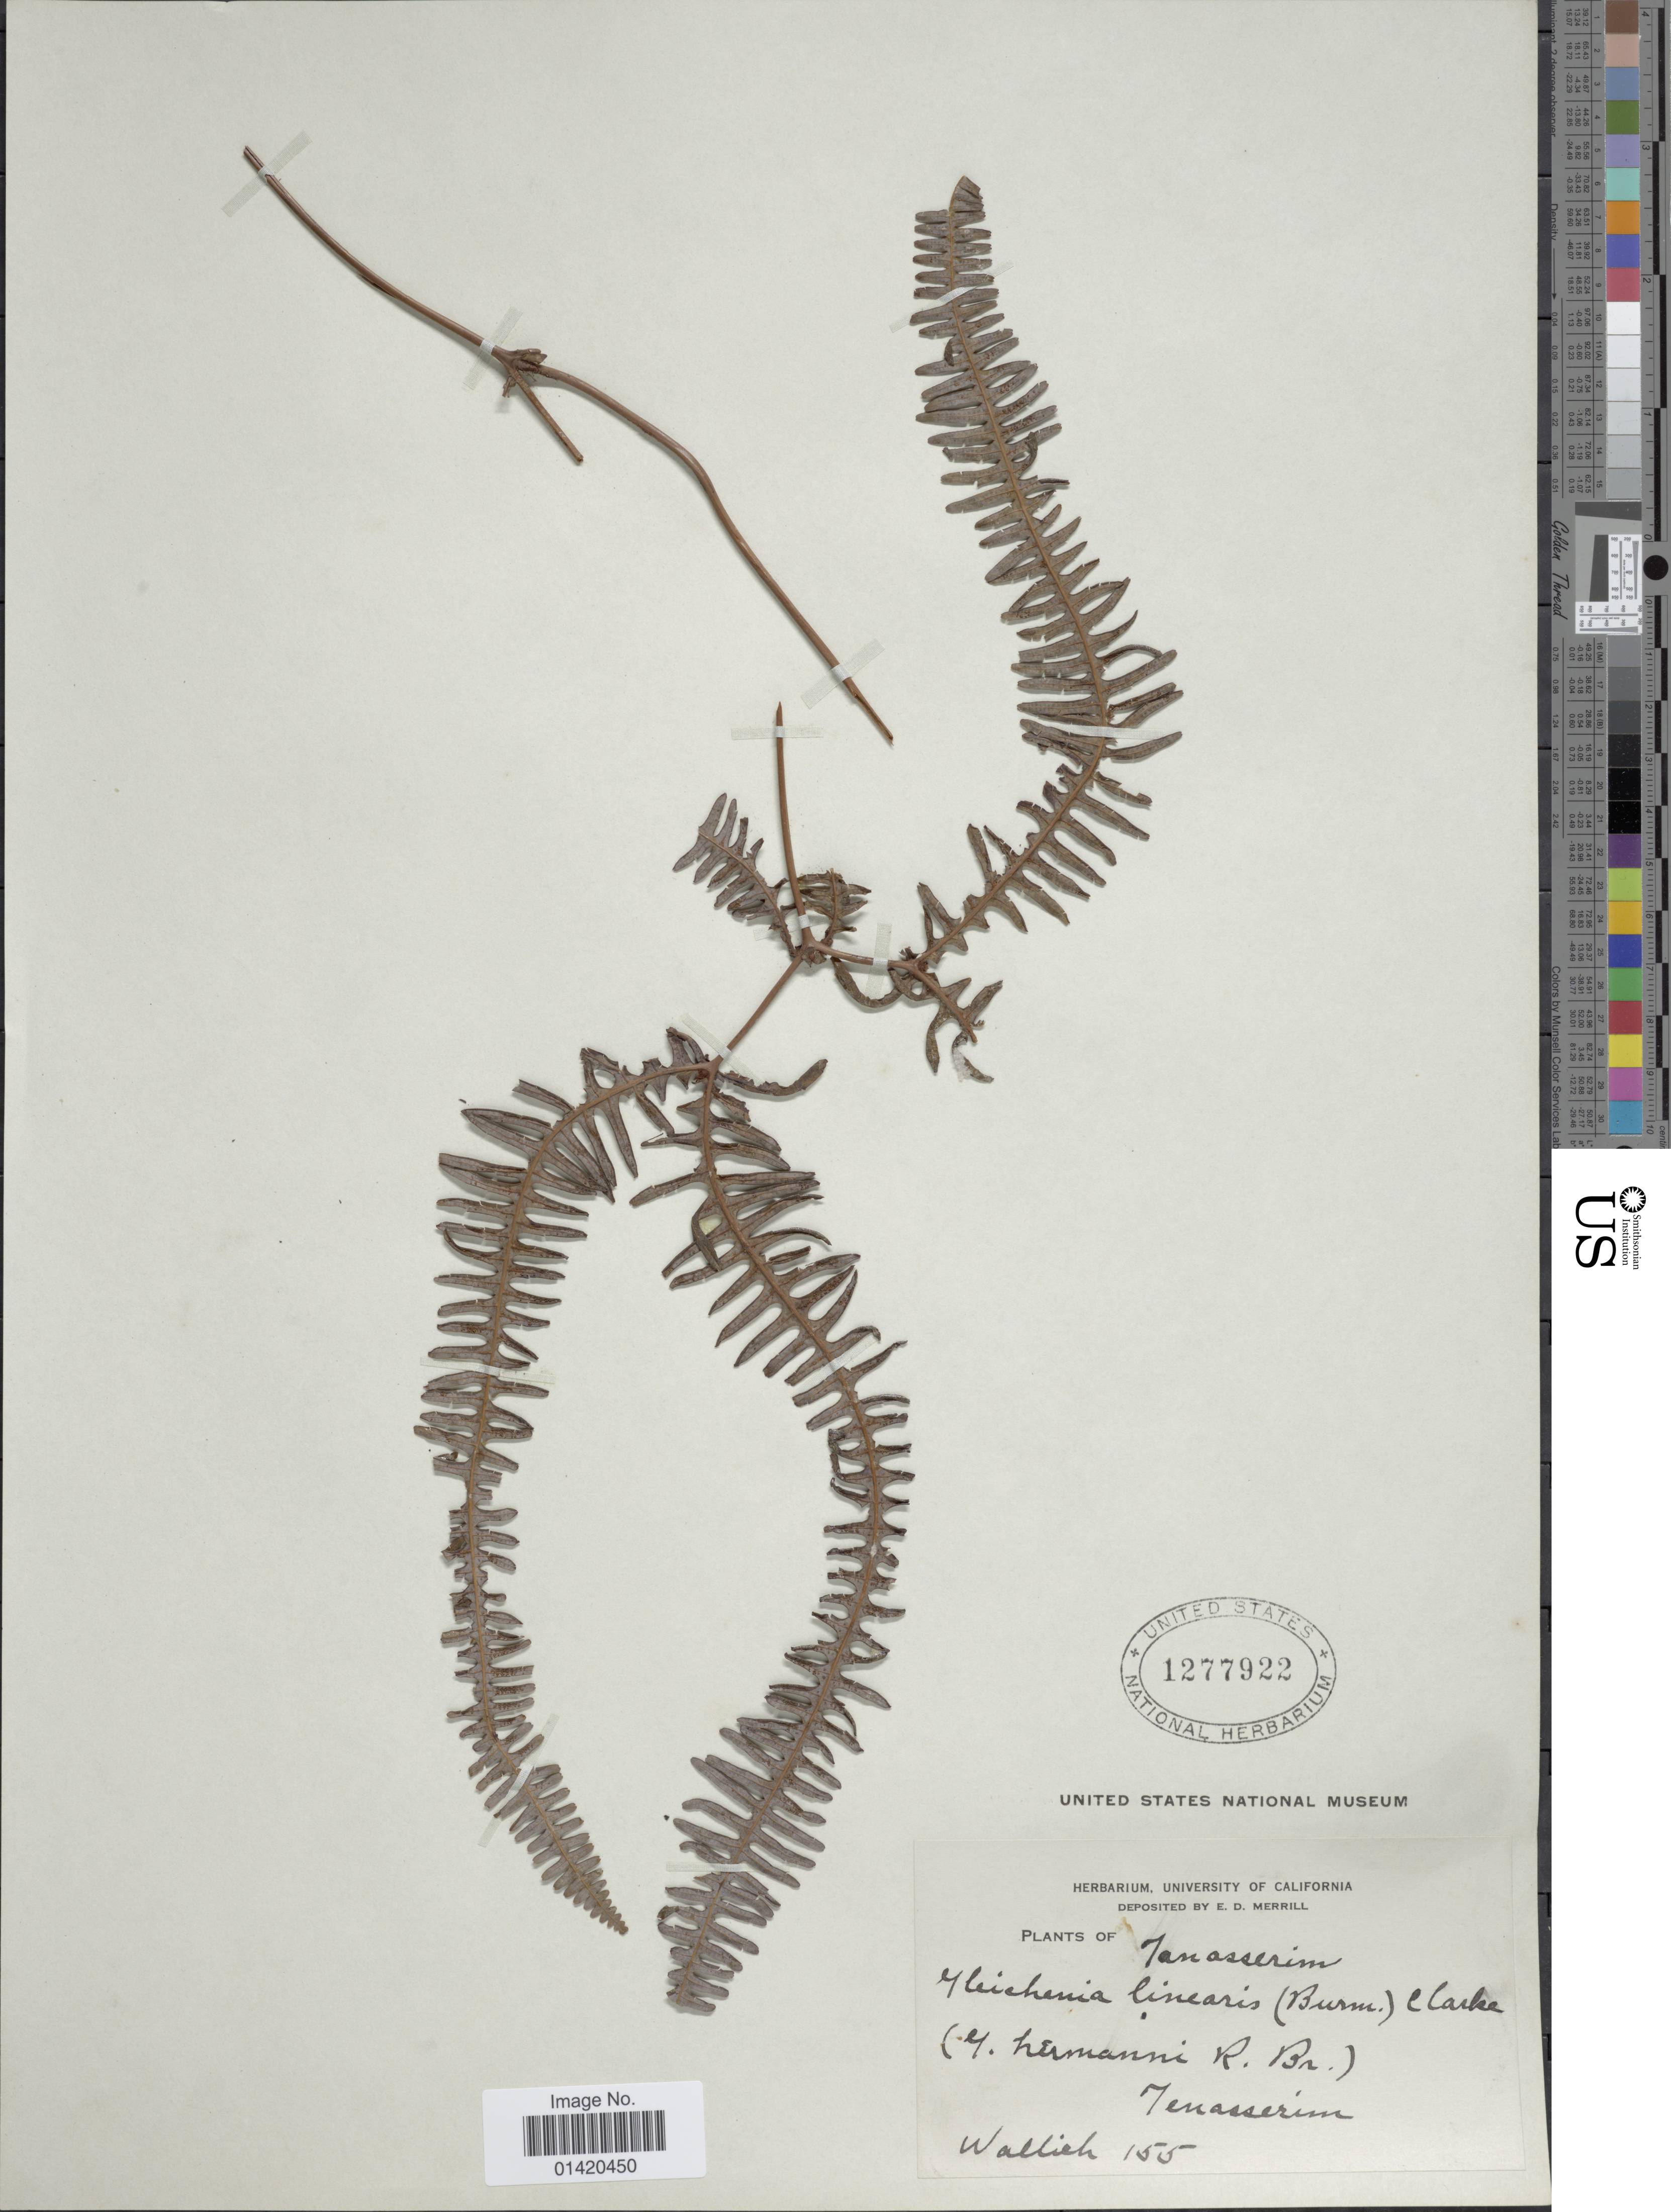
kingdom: Plantae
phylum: Tracheophyta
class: Polypodiopsida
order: Gleicheniales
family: Gleicheniaceae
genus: Dicranopteris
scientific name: Dicranopteris linearis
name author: (Burm. f.) Underw.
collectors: -- Wallich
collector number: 155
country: Myanmar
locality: Tenasserim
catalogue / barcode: US 1277922